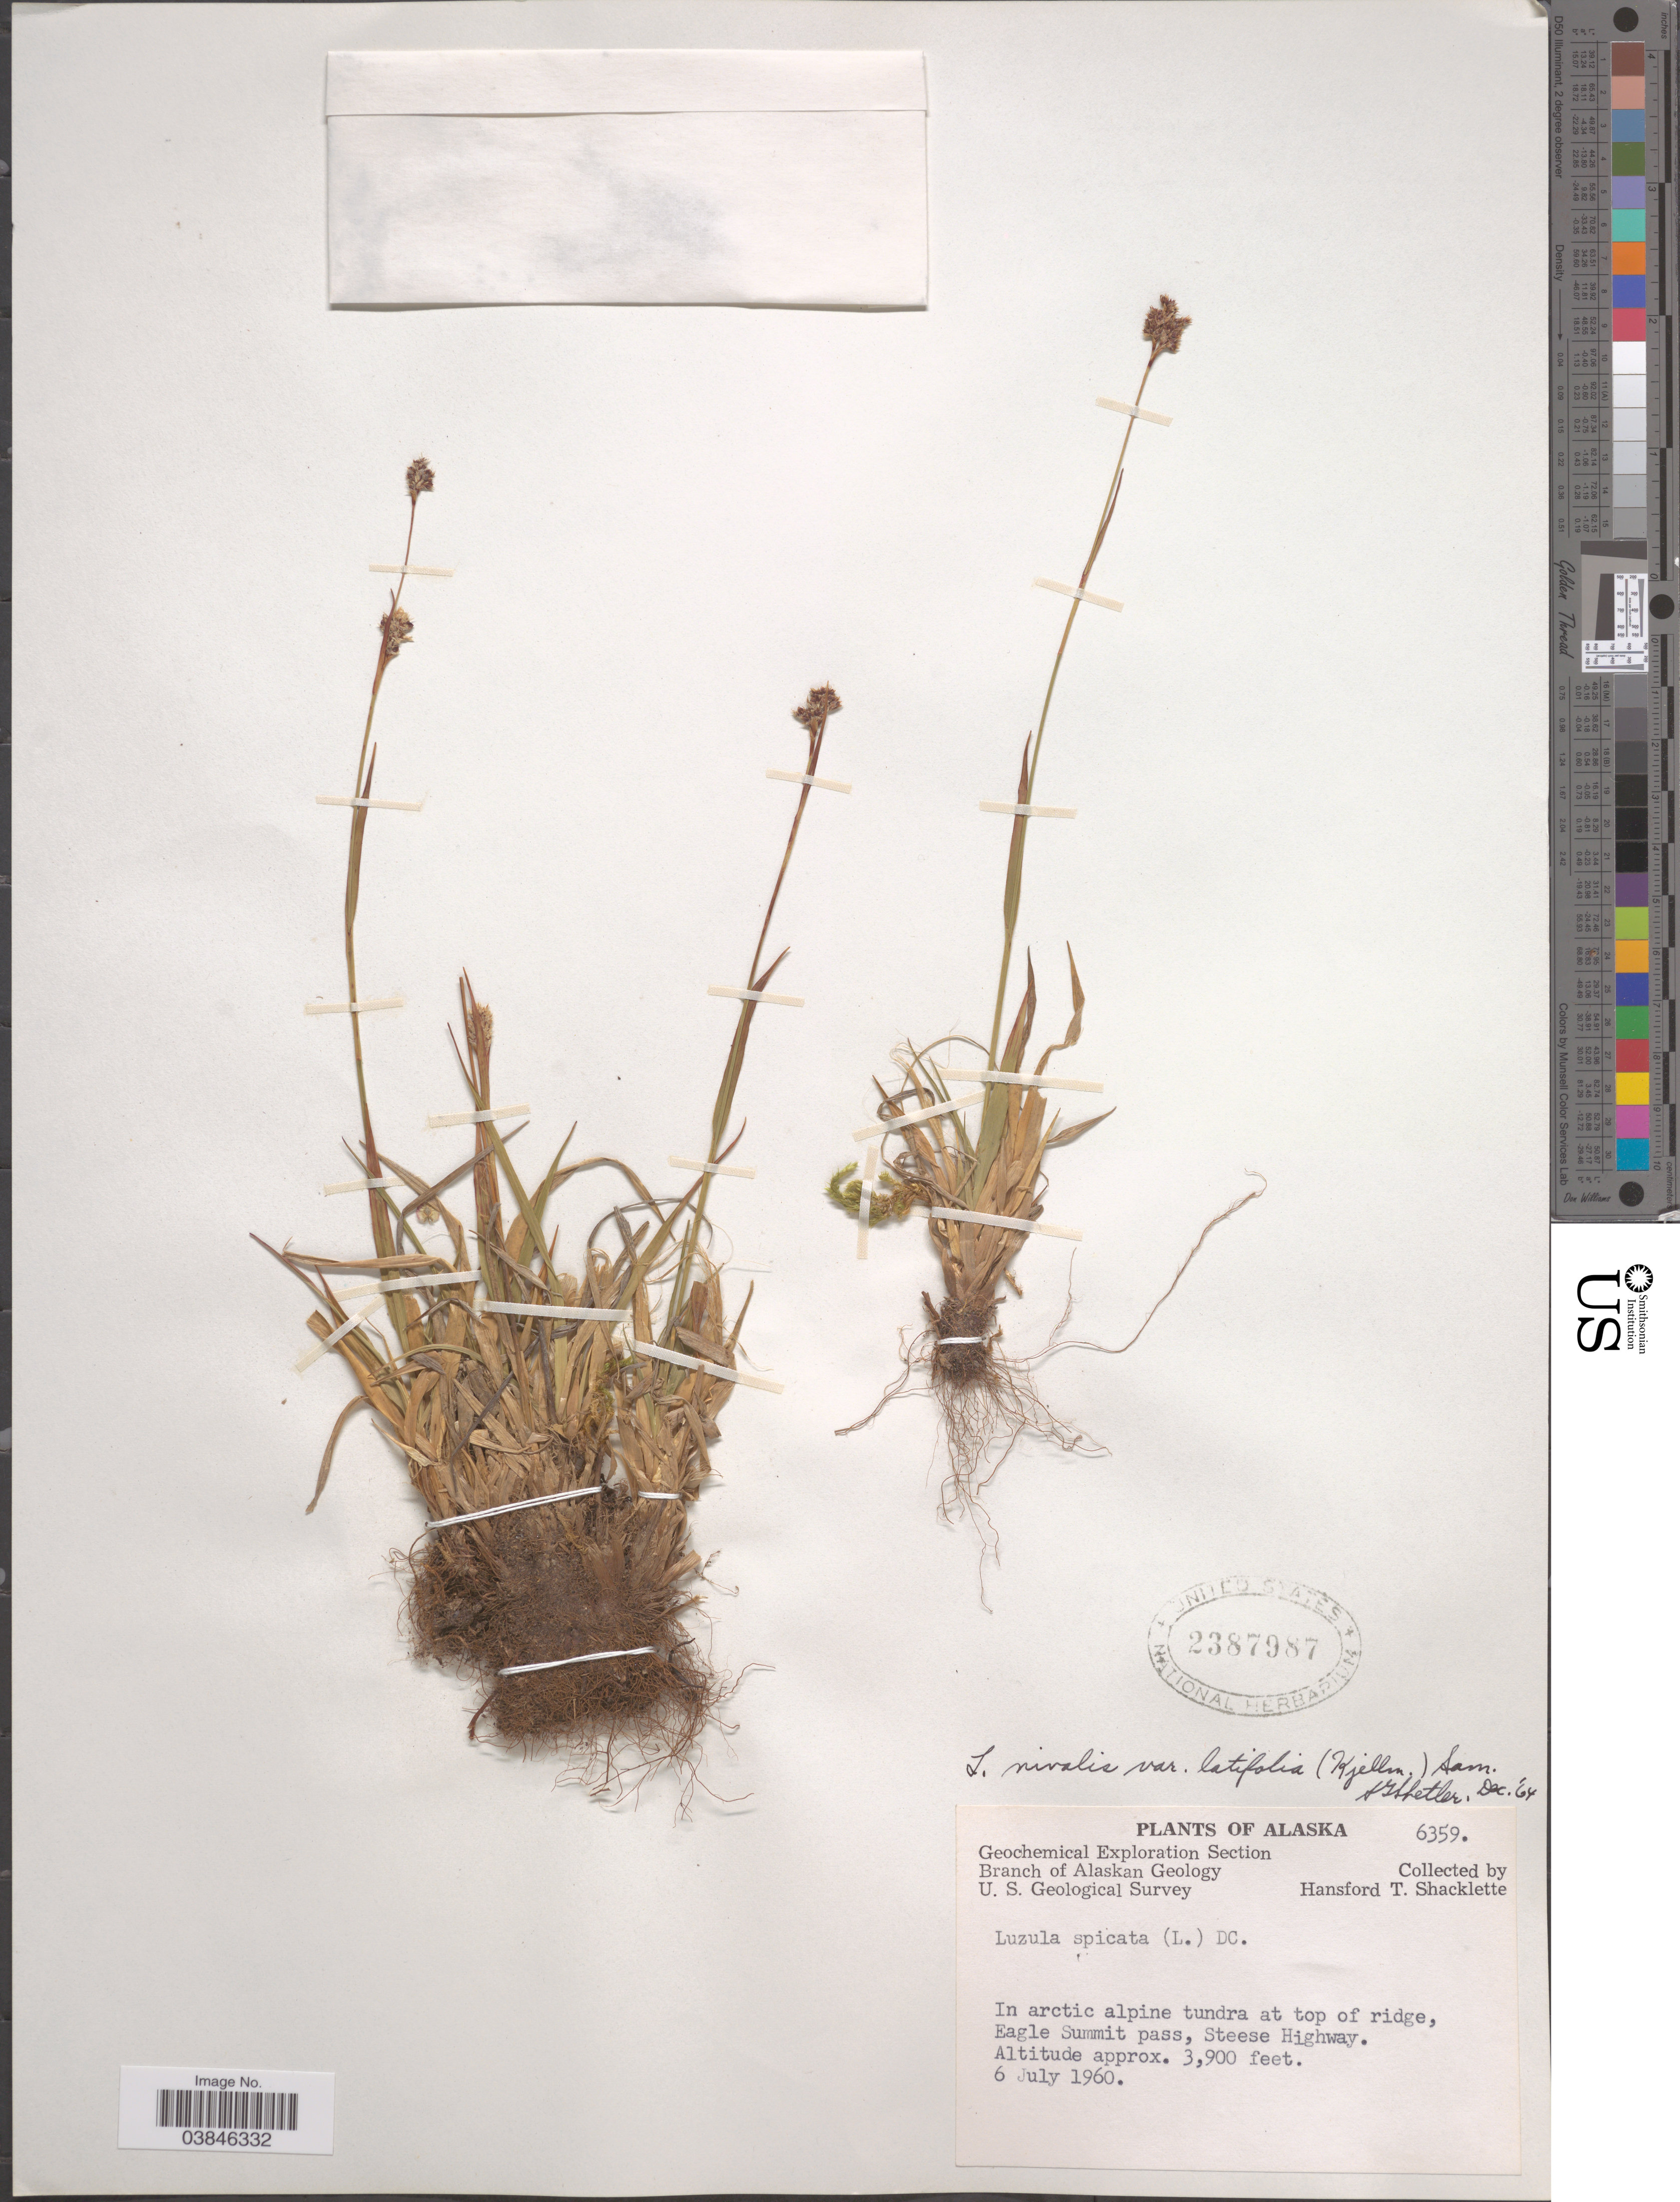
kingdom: Plantae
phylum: Tracheophyta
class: Liliopsida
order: Poales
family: Juncaceae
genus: Luzula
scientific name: Luzula nivalis var. latifolia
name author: Sam. ex Hultén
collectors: H. Shacklette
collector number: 6359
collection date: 1960-07-06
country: United States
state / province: Alaska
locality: Eagle Summit pass, Steese Highway.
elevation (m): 1189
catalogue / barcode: US 2387987